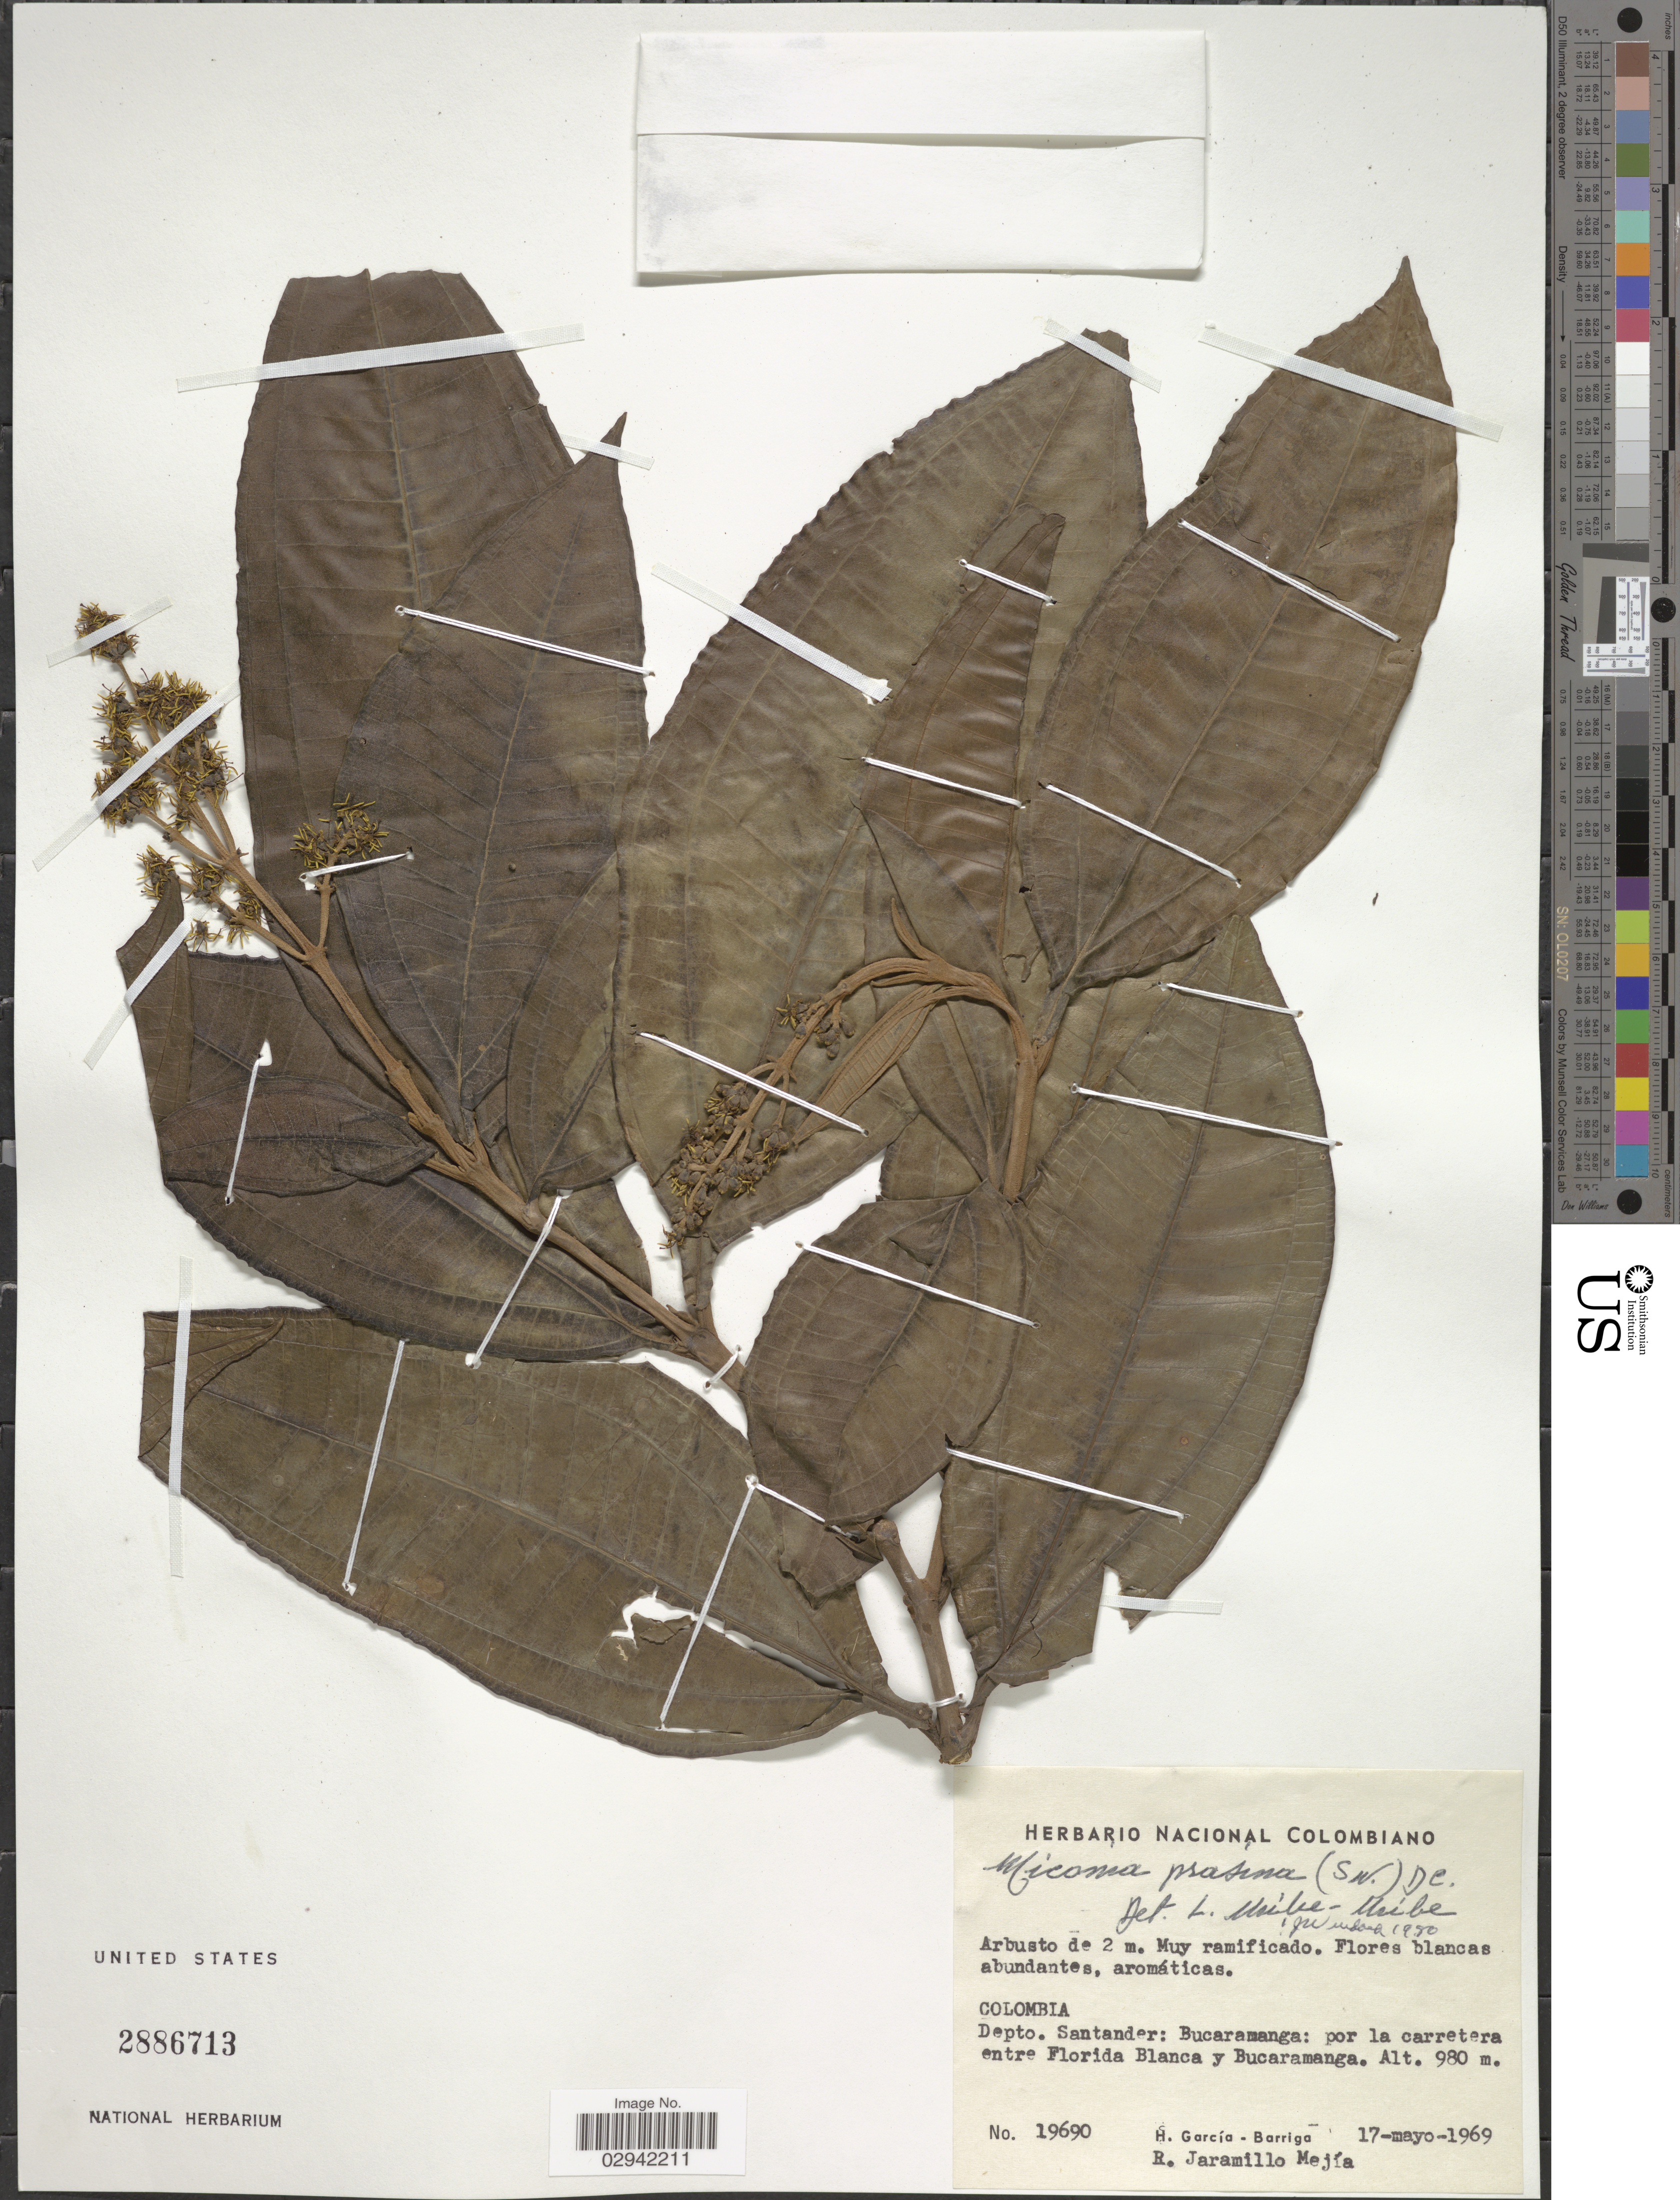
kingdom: Plantae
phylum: Tracheophyta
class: Magnoliopsida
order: Myrtales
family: Melastomataceae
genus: Miconia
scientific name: Miconia prasina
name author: (Sw.) DC.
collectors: H. García Barriga & R. Jaramillo M.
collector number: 19690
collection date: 1969-05-17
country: Colombia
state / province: Santander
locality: Depto. Santander: Bucaramanga: por la carretera entre Florida y Bucaramanga.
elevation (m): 980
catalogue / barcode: US 2886713